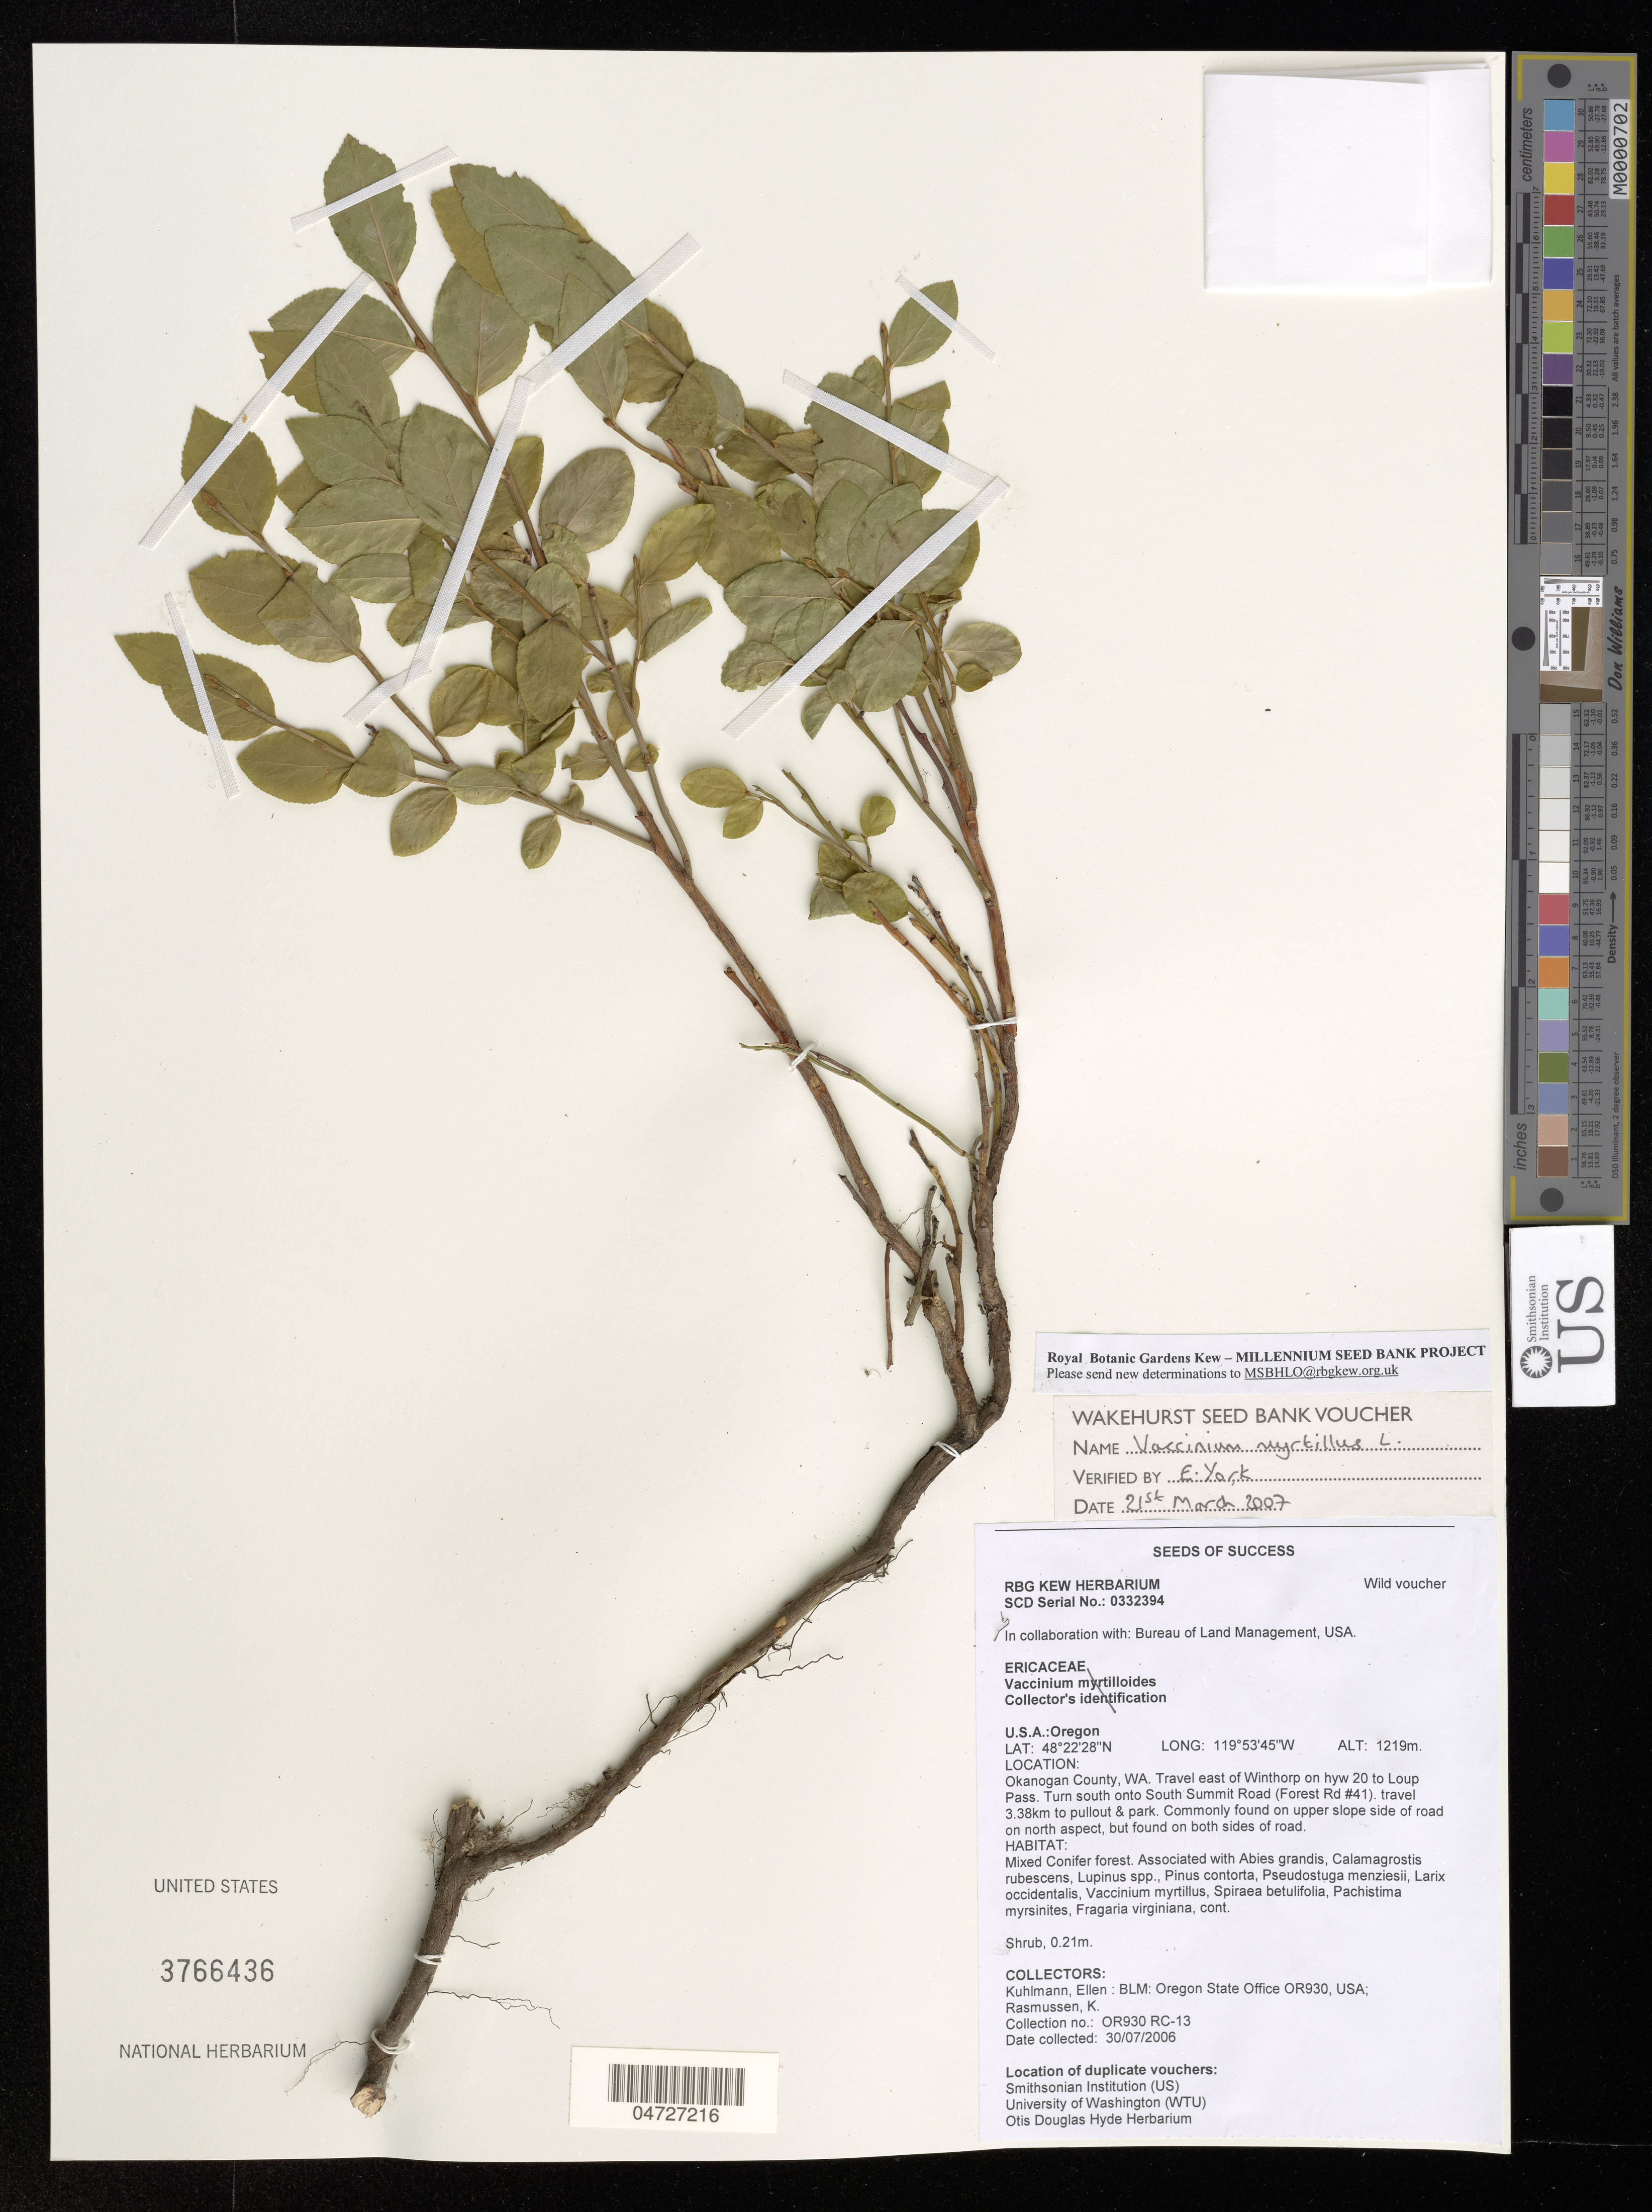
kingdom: Plantae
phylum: Tracheophyta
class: Magnoliopsida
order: Ericales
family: Ericaceae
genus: Vaccinium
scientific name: Vaccinium myrtillus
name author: L.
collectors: E. Kuhlmann & K. Rasmussen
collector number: OR930 RC-13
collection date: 2006-07-30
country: United States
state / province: Oregon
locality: Okanogan County, WA. Travel east of Winthorp on hyw 20 to Loup Pass. Turn south onto South Summit Road (Forest Rd #41). travel 3.38km to pullout & park. Commonly found on upper slope side of road on north aspect, but found on both sides of road.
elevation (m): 1219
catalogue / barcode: US 3766436